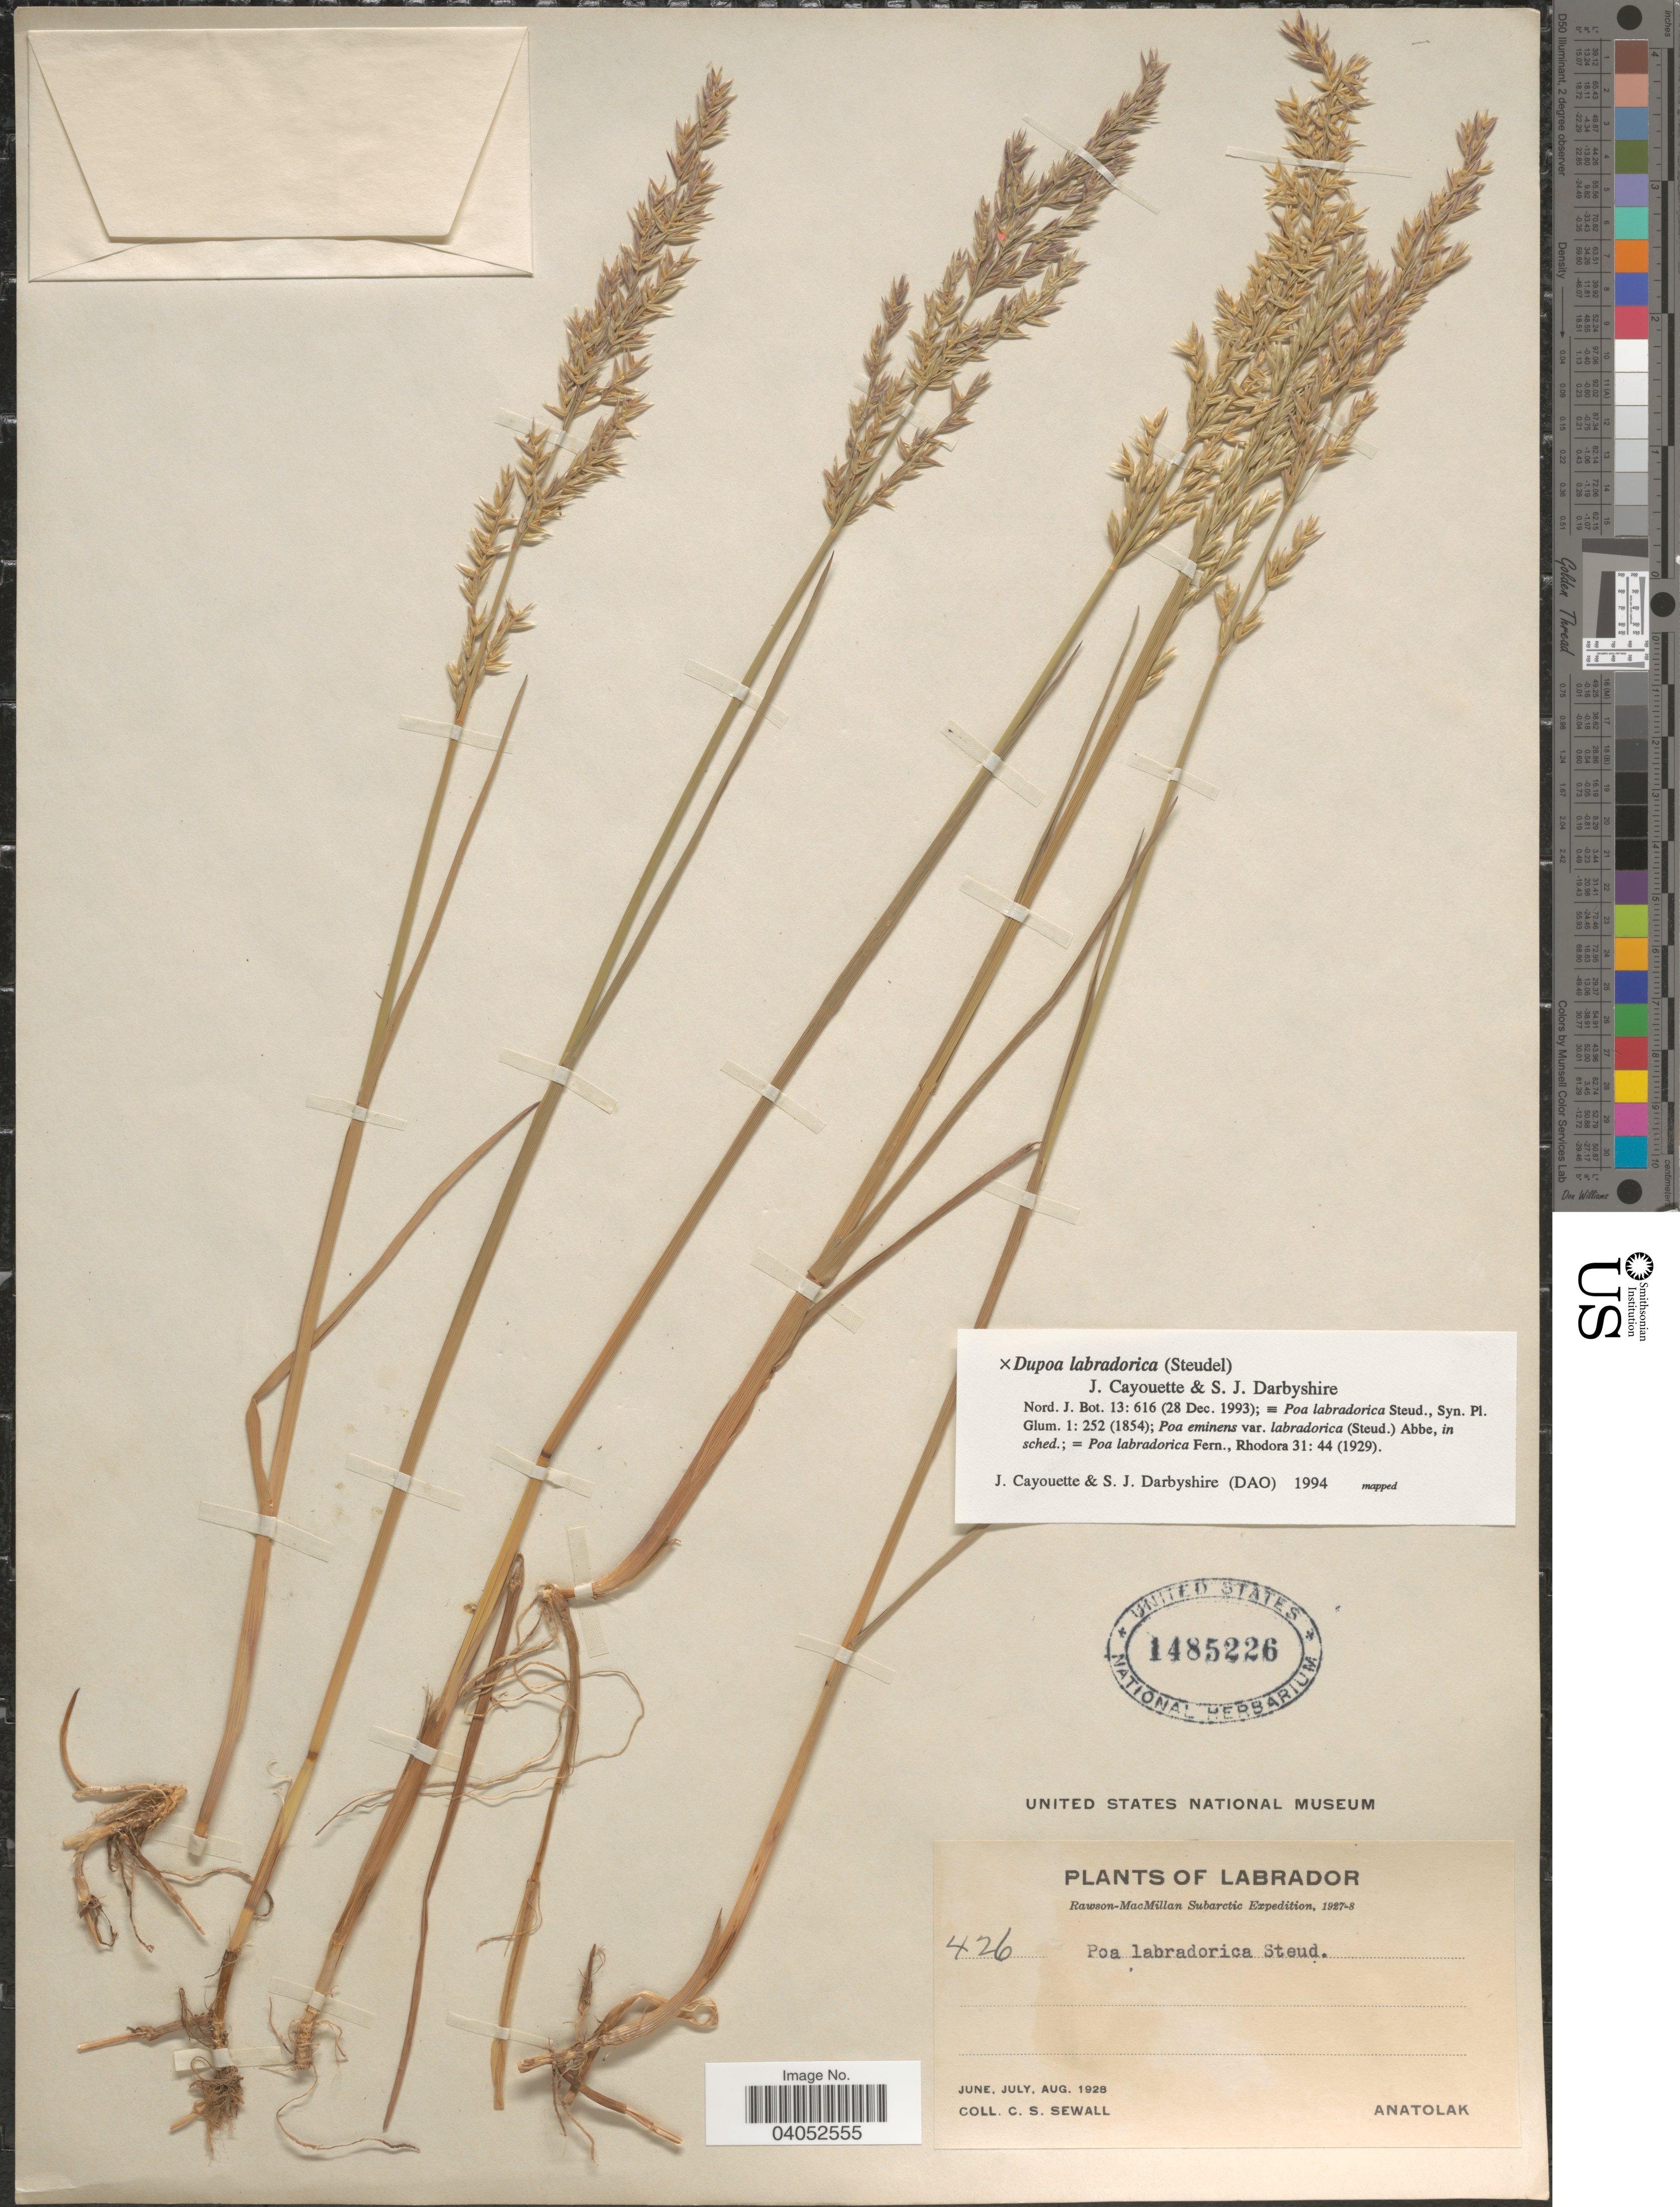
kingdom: Plantae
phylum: Tracheophyta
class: Liliopsida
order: Poales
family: Poaceae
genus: Dupontopoa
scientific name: Dupontopoa labradorica ined.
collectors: C. Sewall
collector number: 426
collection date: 1928-06/1928-08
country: Canada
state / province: Newfoundland and Labrador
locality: Labrador. Anatolak.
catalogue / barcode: US 1485226